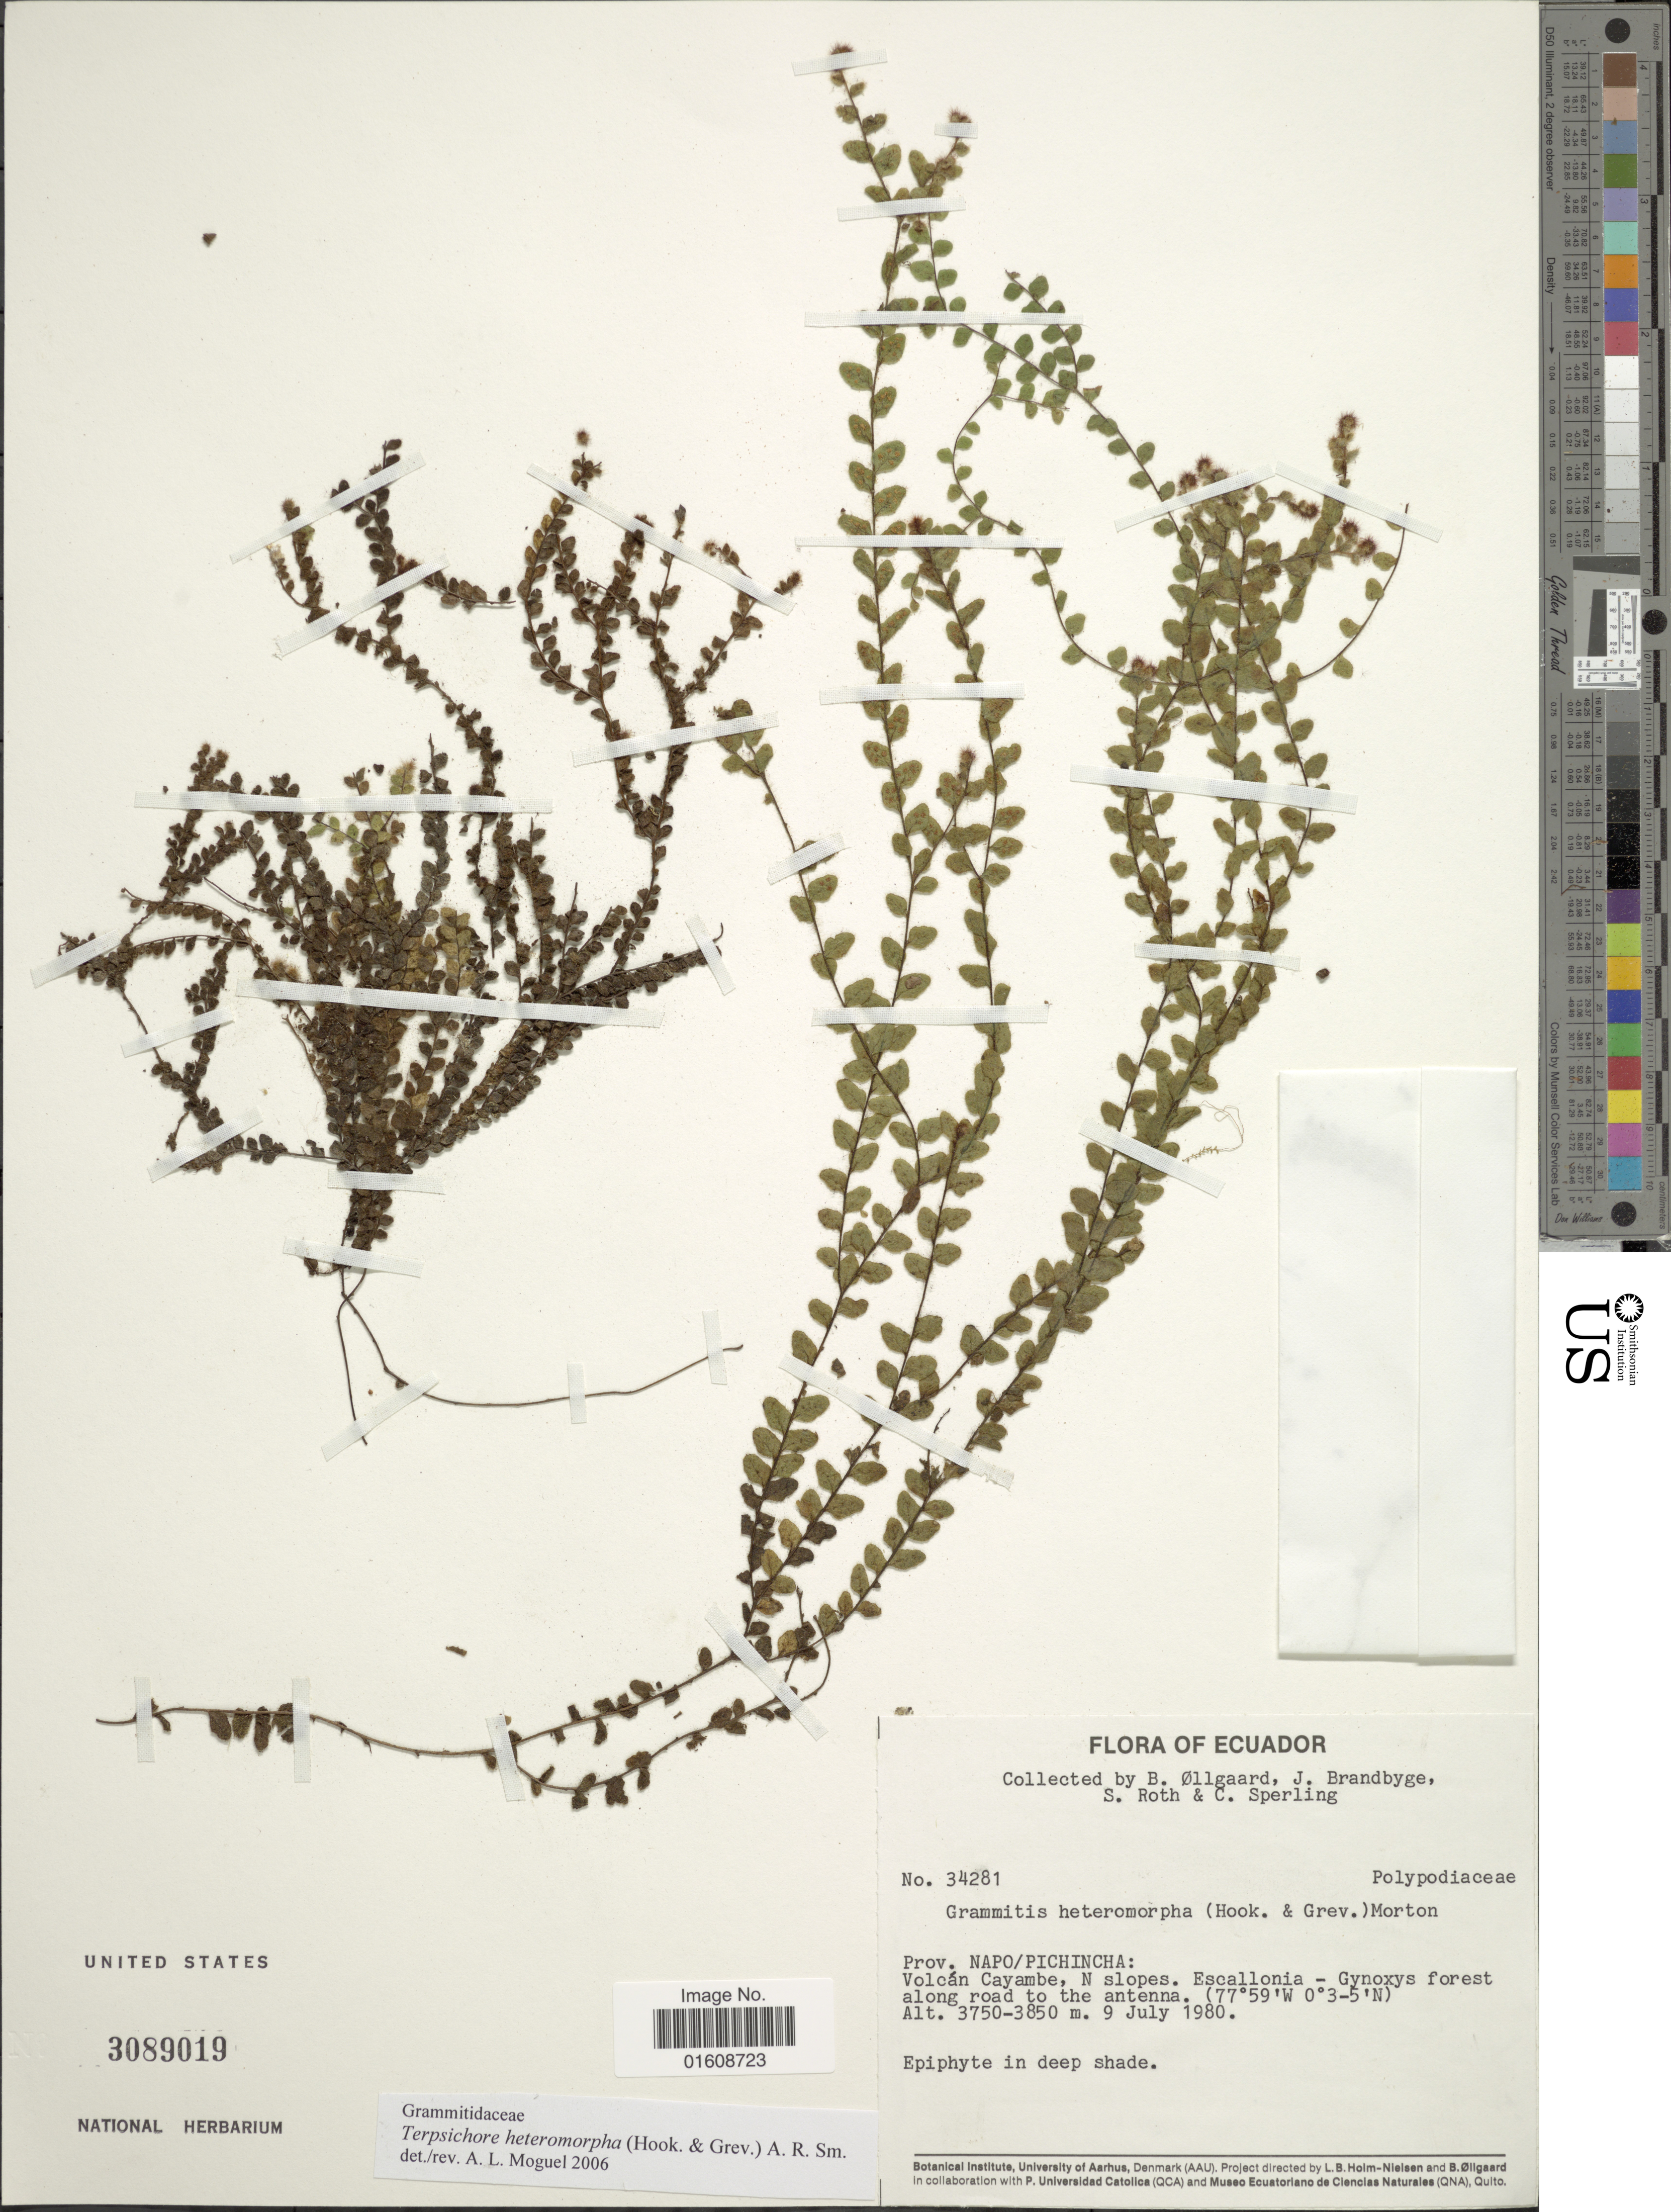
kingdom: Plantae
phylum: Tracheophyta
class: Polypodiopsida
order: Polypodiales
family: Polypodiaceae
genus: Alansmia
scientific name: Alansmia heteromorpha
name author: (Hook. & Grev.) Moguel & M. Kessler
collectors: B. Øllgaard, J. Brandbyge, S. Roth & C. Sperling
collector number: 34281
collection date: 1980-07-09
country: Ecuador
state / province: Pichincha / Napo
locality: Prov. Napo/Pichincha: Volcán Cayambe, N slopes. Escallonia - Gynoxys forest along road to the antenna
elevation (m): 3750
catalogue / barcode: US 3089019